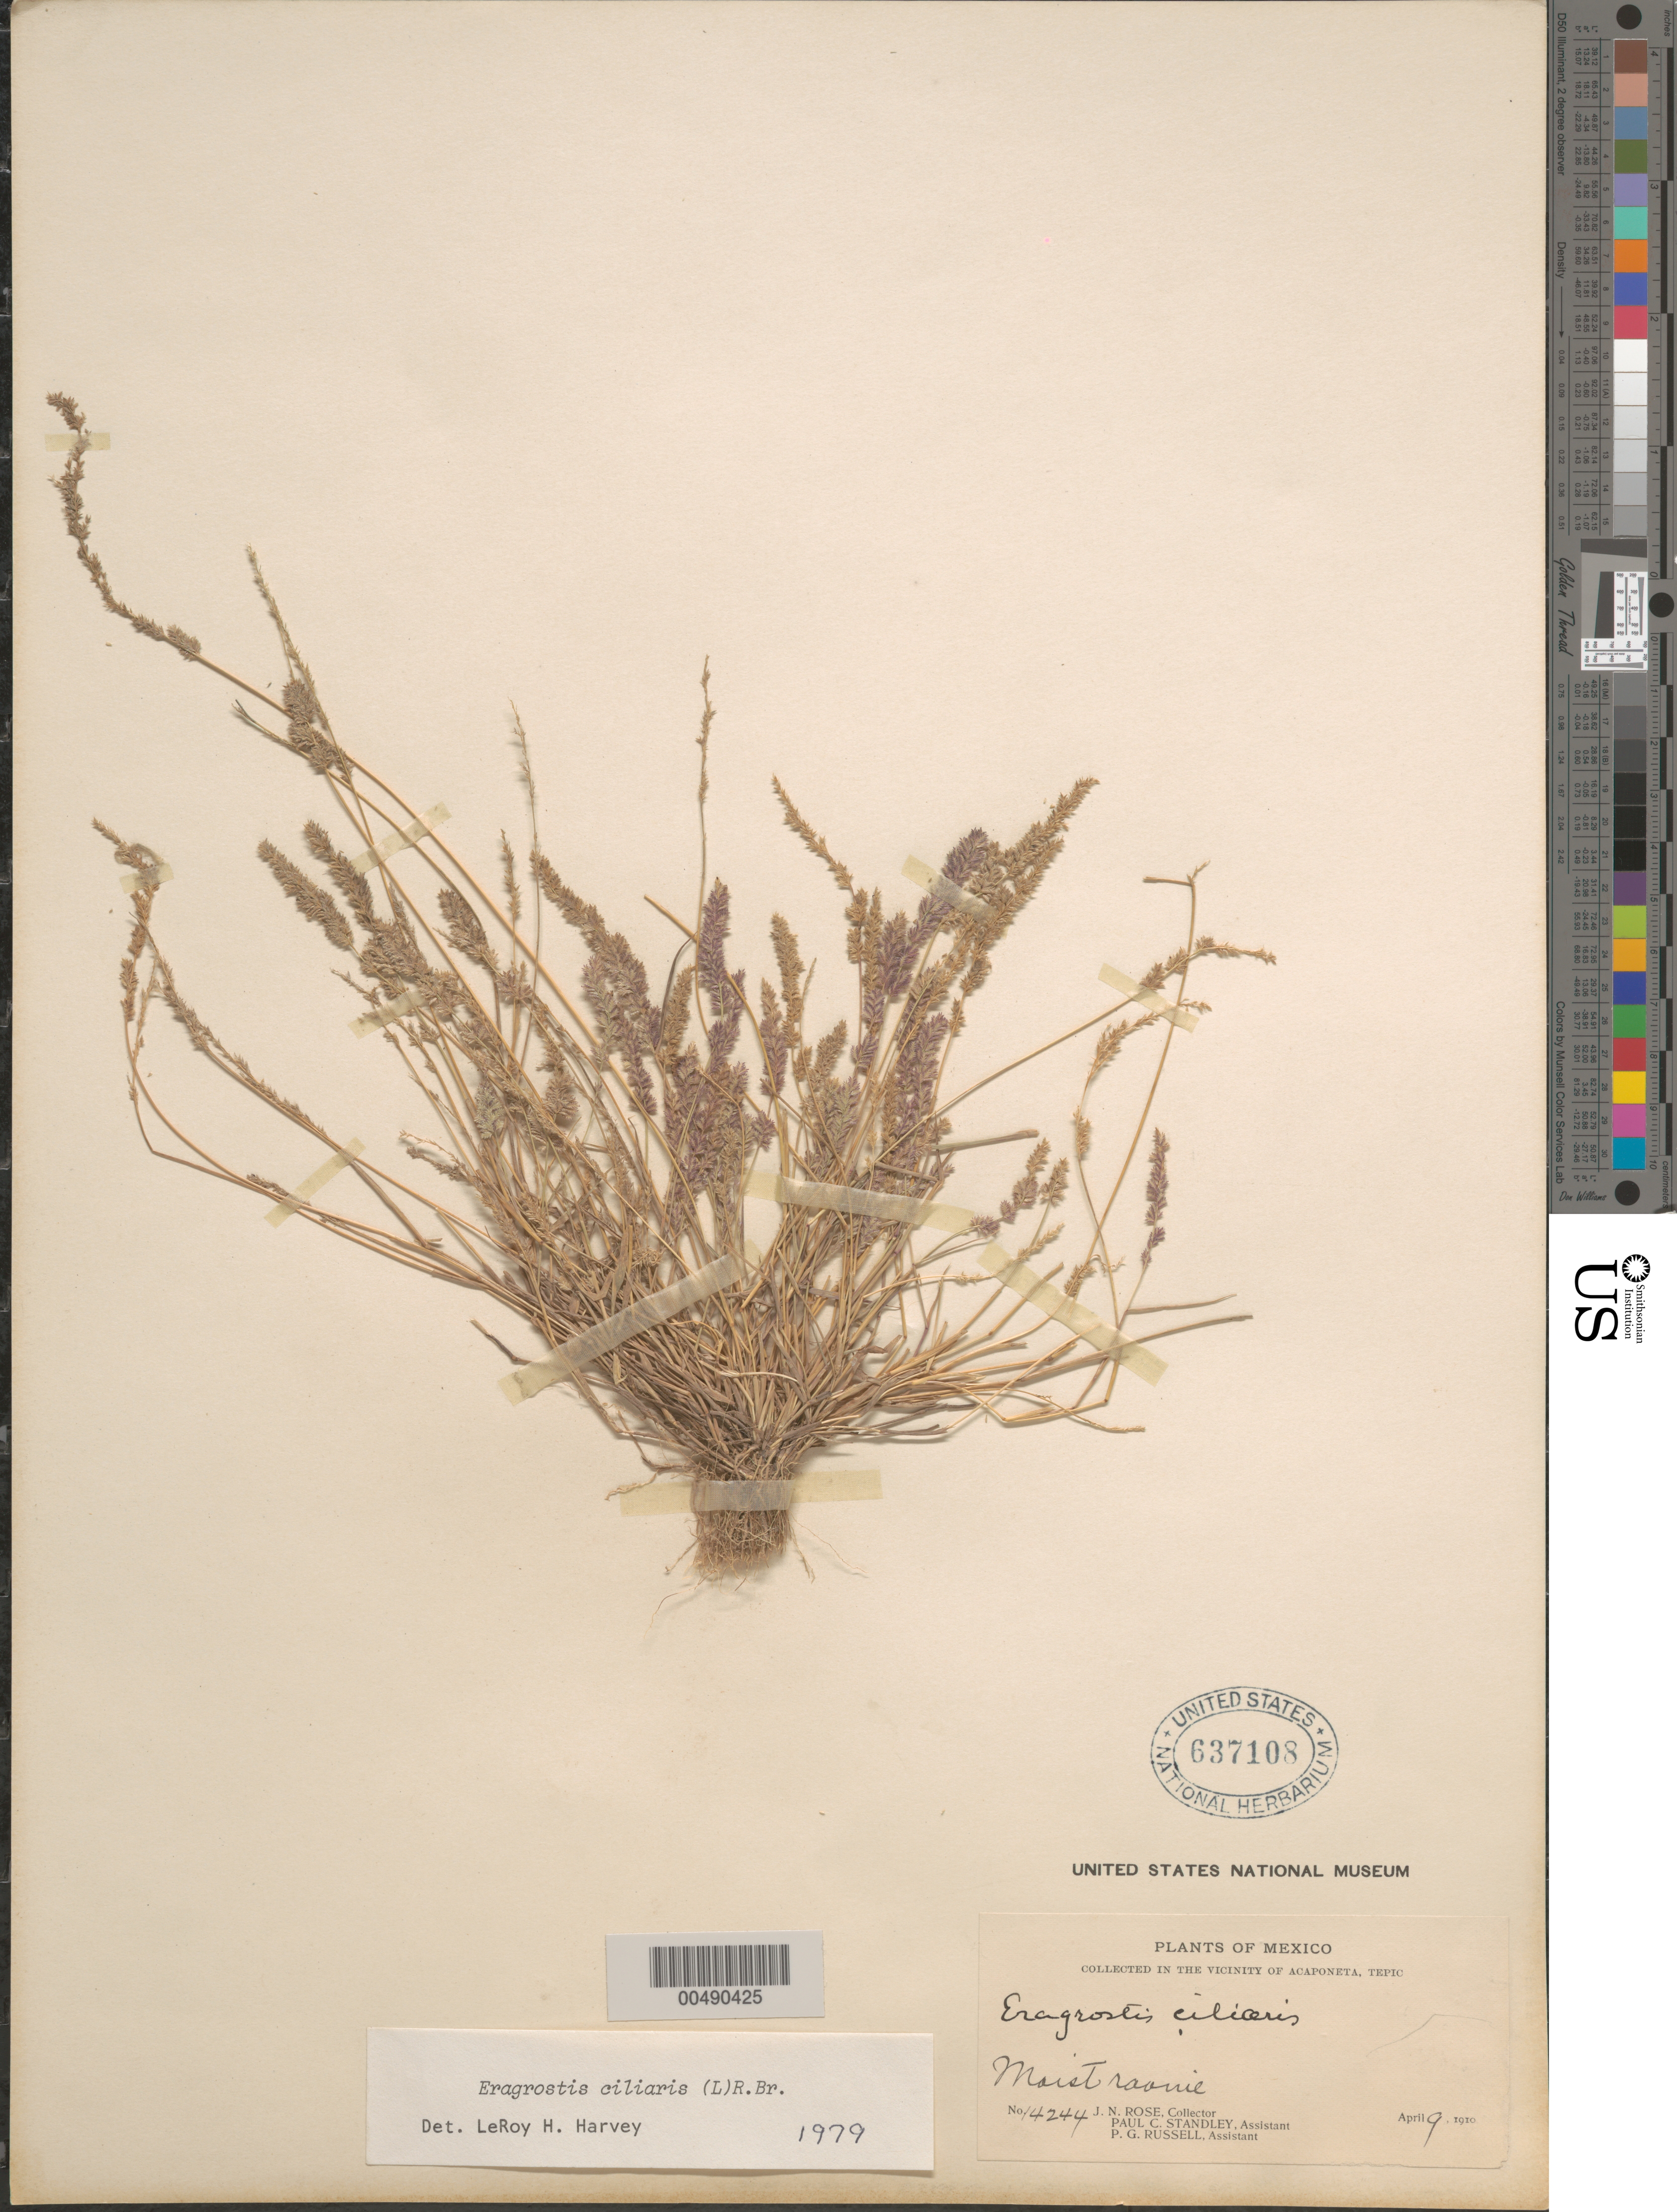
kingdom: Plantae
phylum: Tracheophyta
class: Liliopsida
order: Poales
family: Poaceae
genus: Eragrostis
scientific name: Eragrostis ciliaris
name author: (L.) R. Br.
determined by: Harvey, L. H.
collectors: J. N. Rose, P. C. Standley & P. G. Russell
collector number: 14244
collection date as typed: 9 Apr 1910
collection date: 1910-04-09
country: Mexico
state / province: Nayarit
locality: Acaponeta, Tepic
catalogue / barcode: US 637108